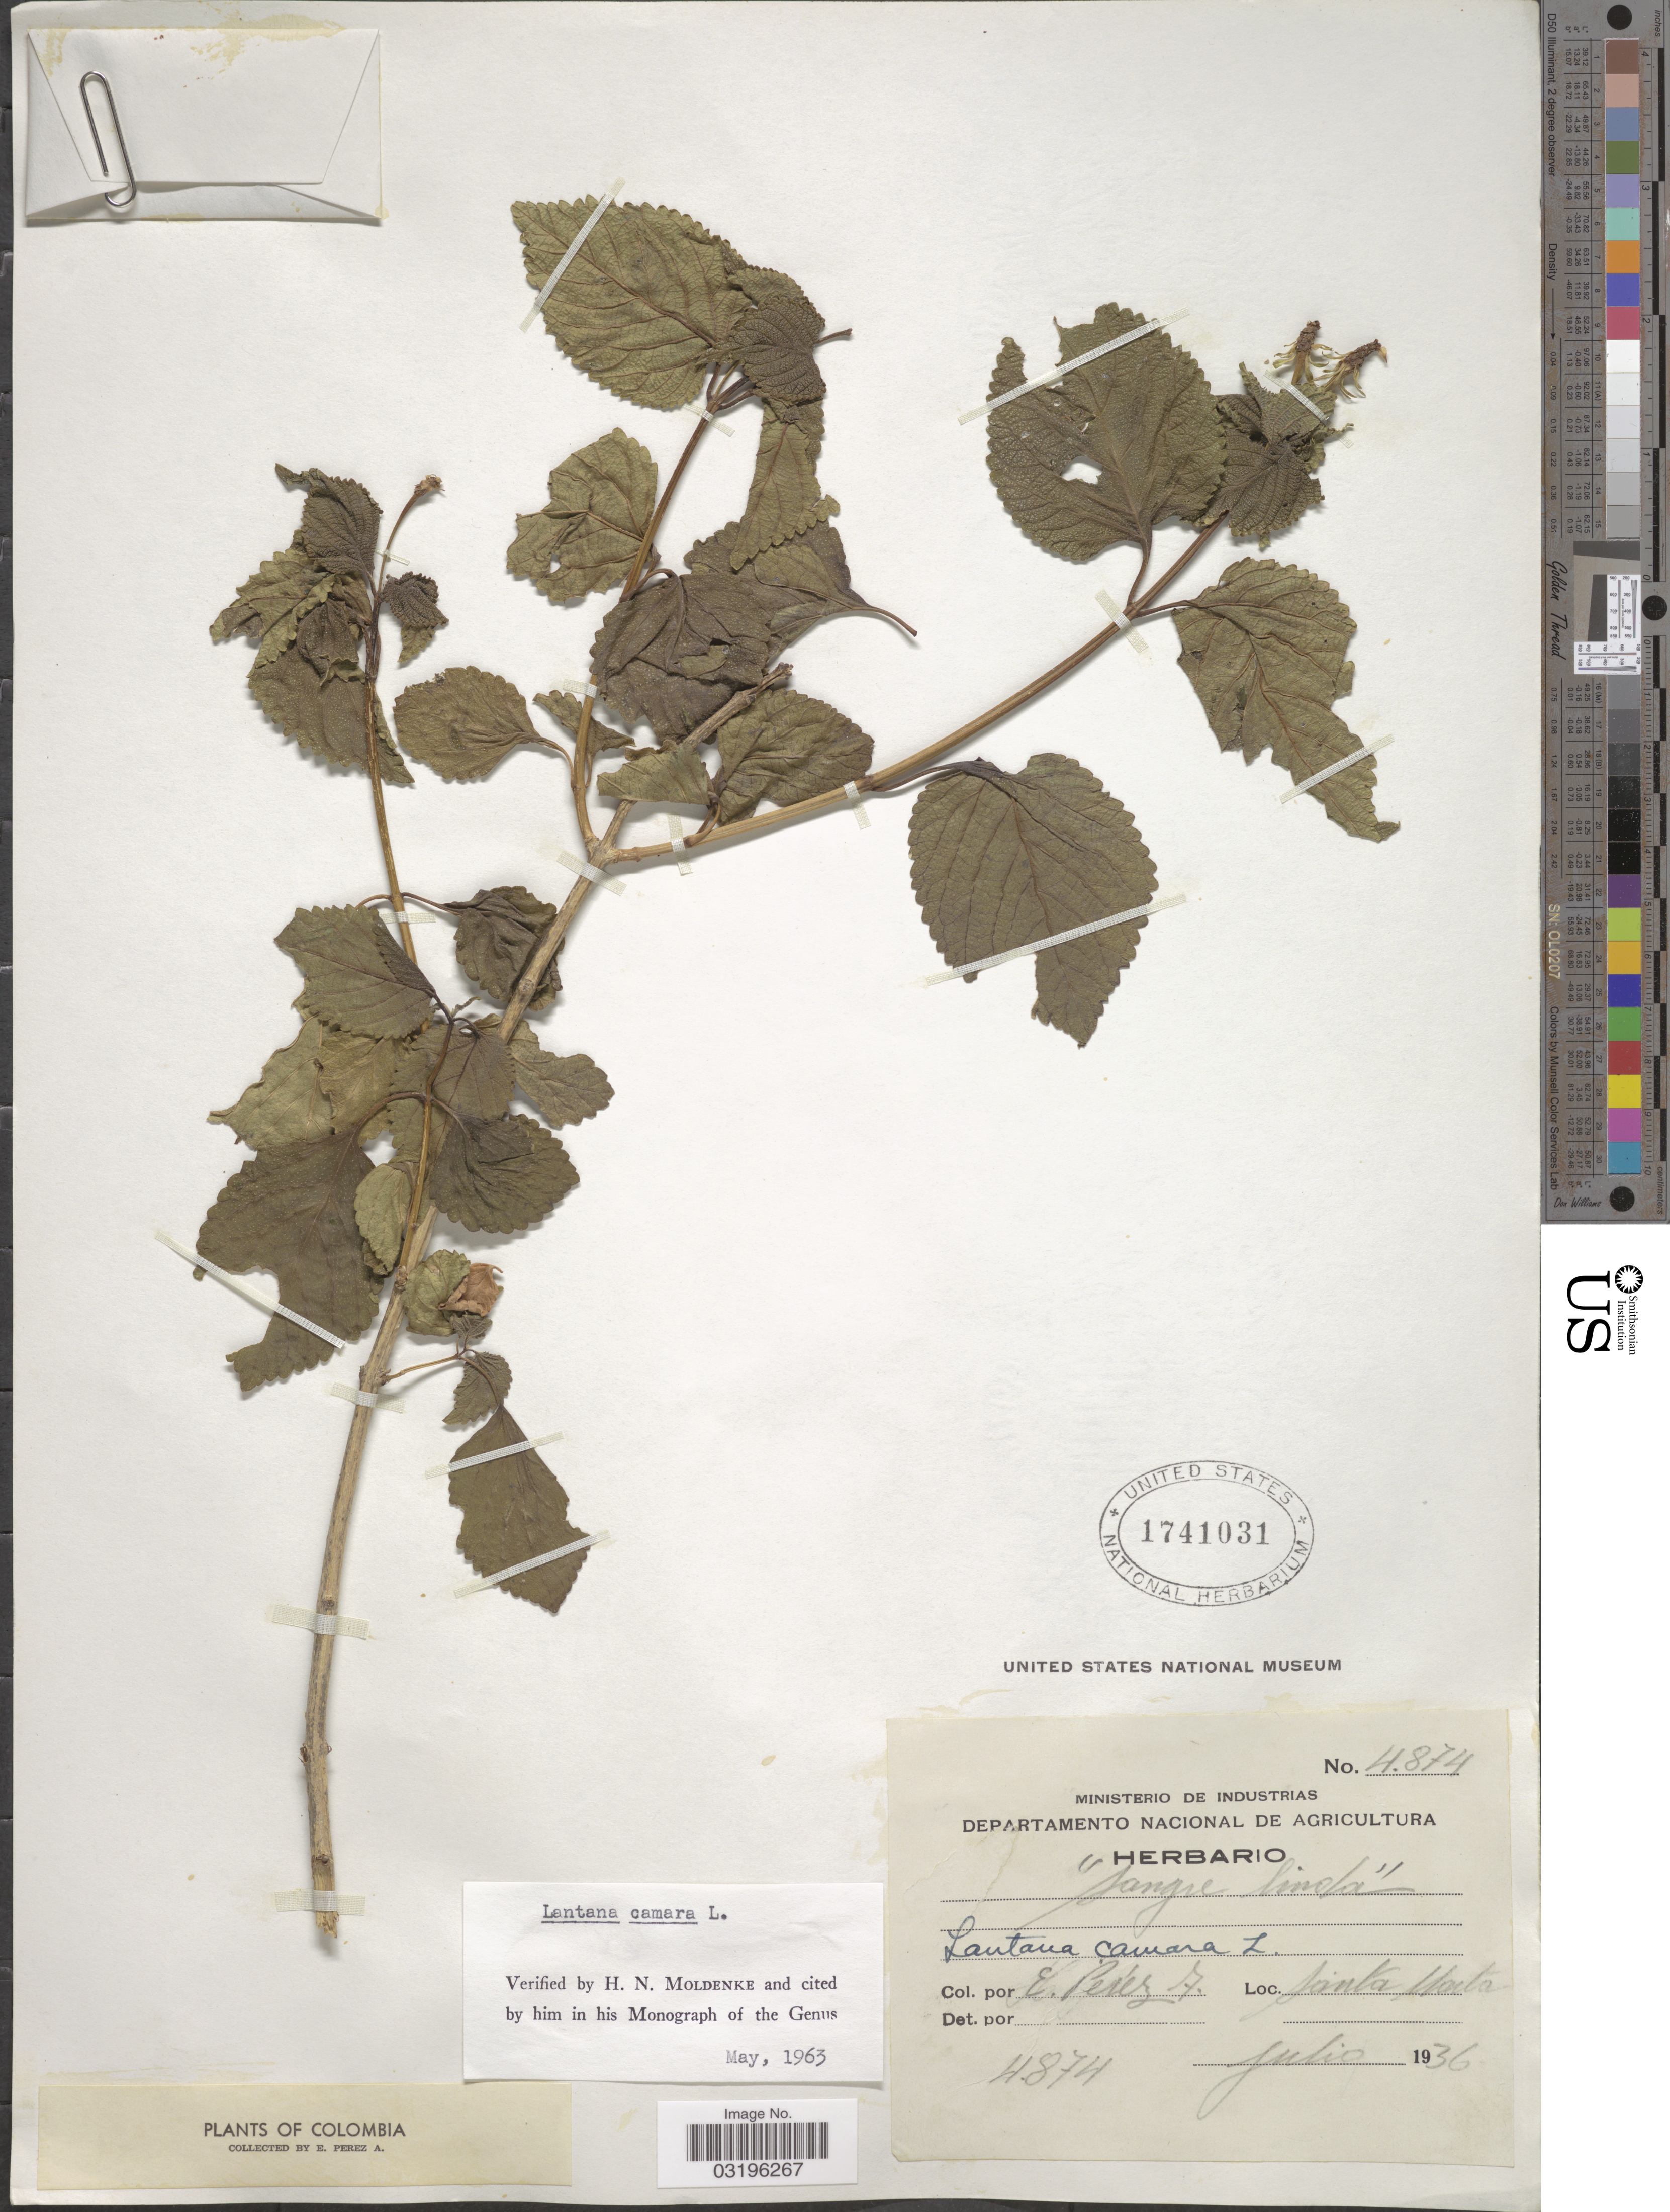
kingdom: Plantae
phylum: Tracheophyta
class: Magnoliopsida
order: Lamiales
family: Verbenaceae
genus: Lantana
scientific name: Lantana camara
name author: L.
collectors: E. Pérez Arbeláez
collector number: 4874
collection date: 1936-07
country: Colombia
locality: Santa Marta.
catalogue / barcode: US 1741031